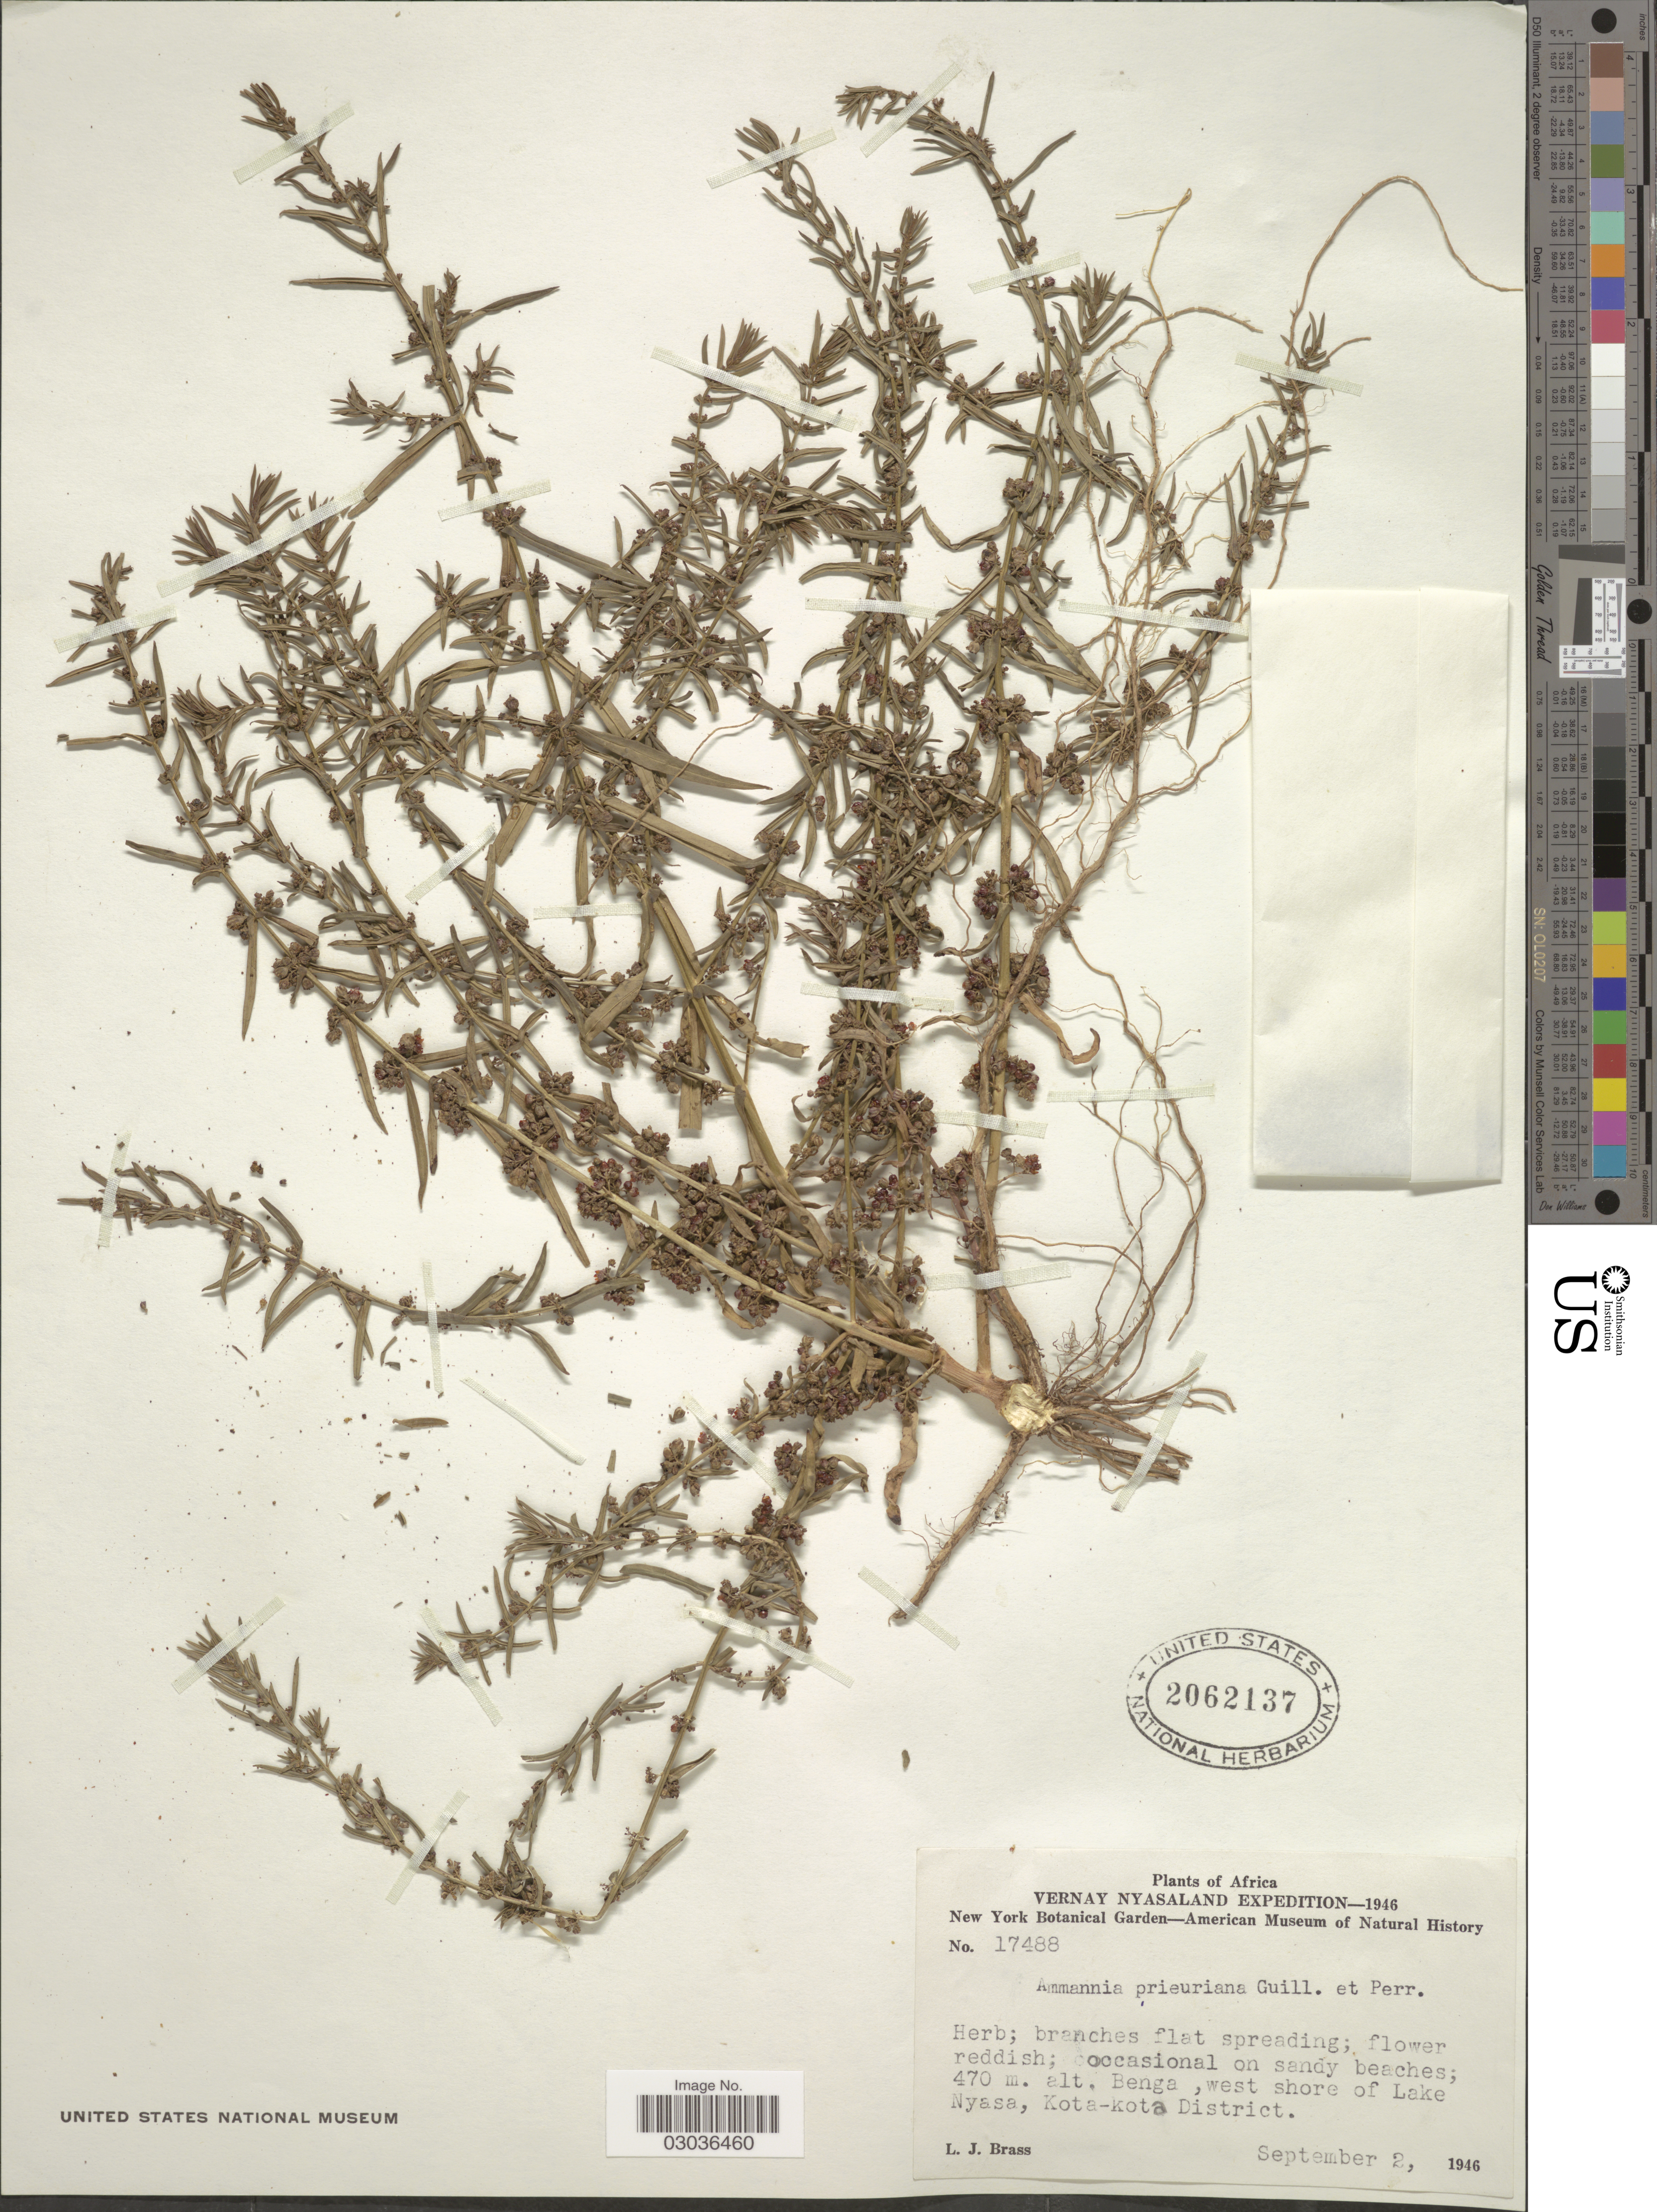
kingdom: Plantae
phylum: Tracheophyta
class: Magnoliopsida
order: Myrtales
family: Lythraceae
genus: Ammannia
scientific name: Ammannia prieuriana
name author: Guill. & Perr.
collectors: L. J. Brass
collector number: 14788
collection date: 1946-09-02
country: Malawi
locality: Vernay Nyasaland. Benga, west shore of Lake Nyasa, Kota-Kota District.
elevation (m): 470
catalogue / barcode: US 2062137